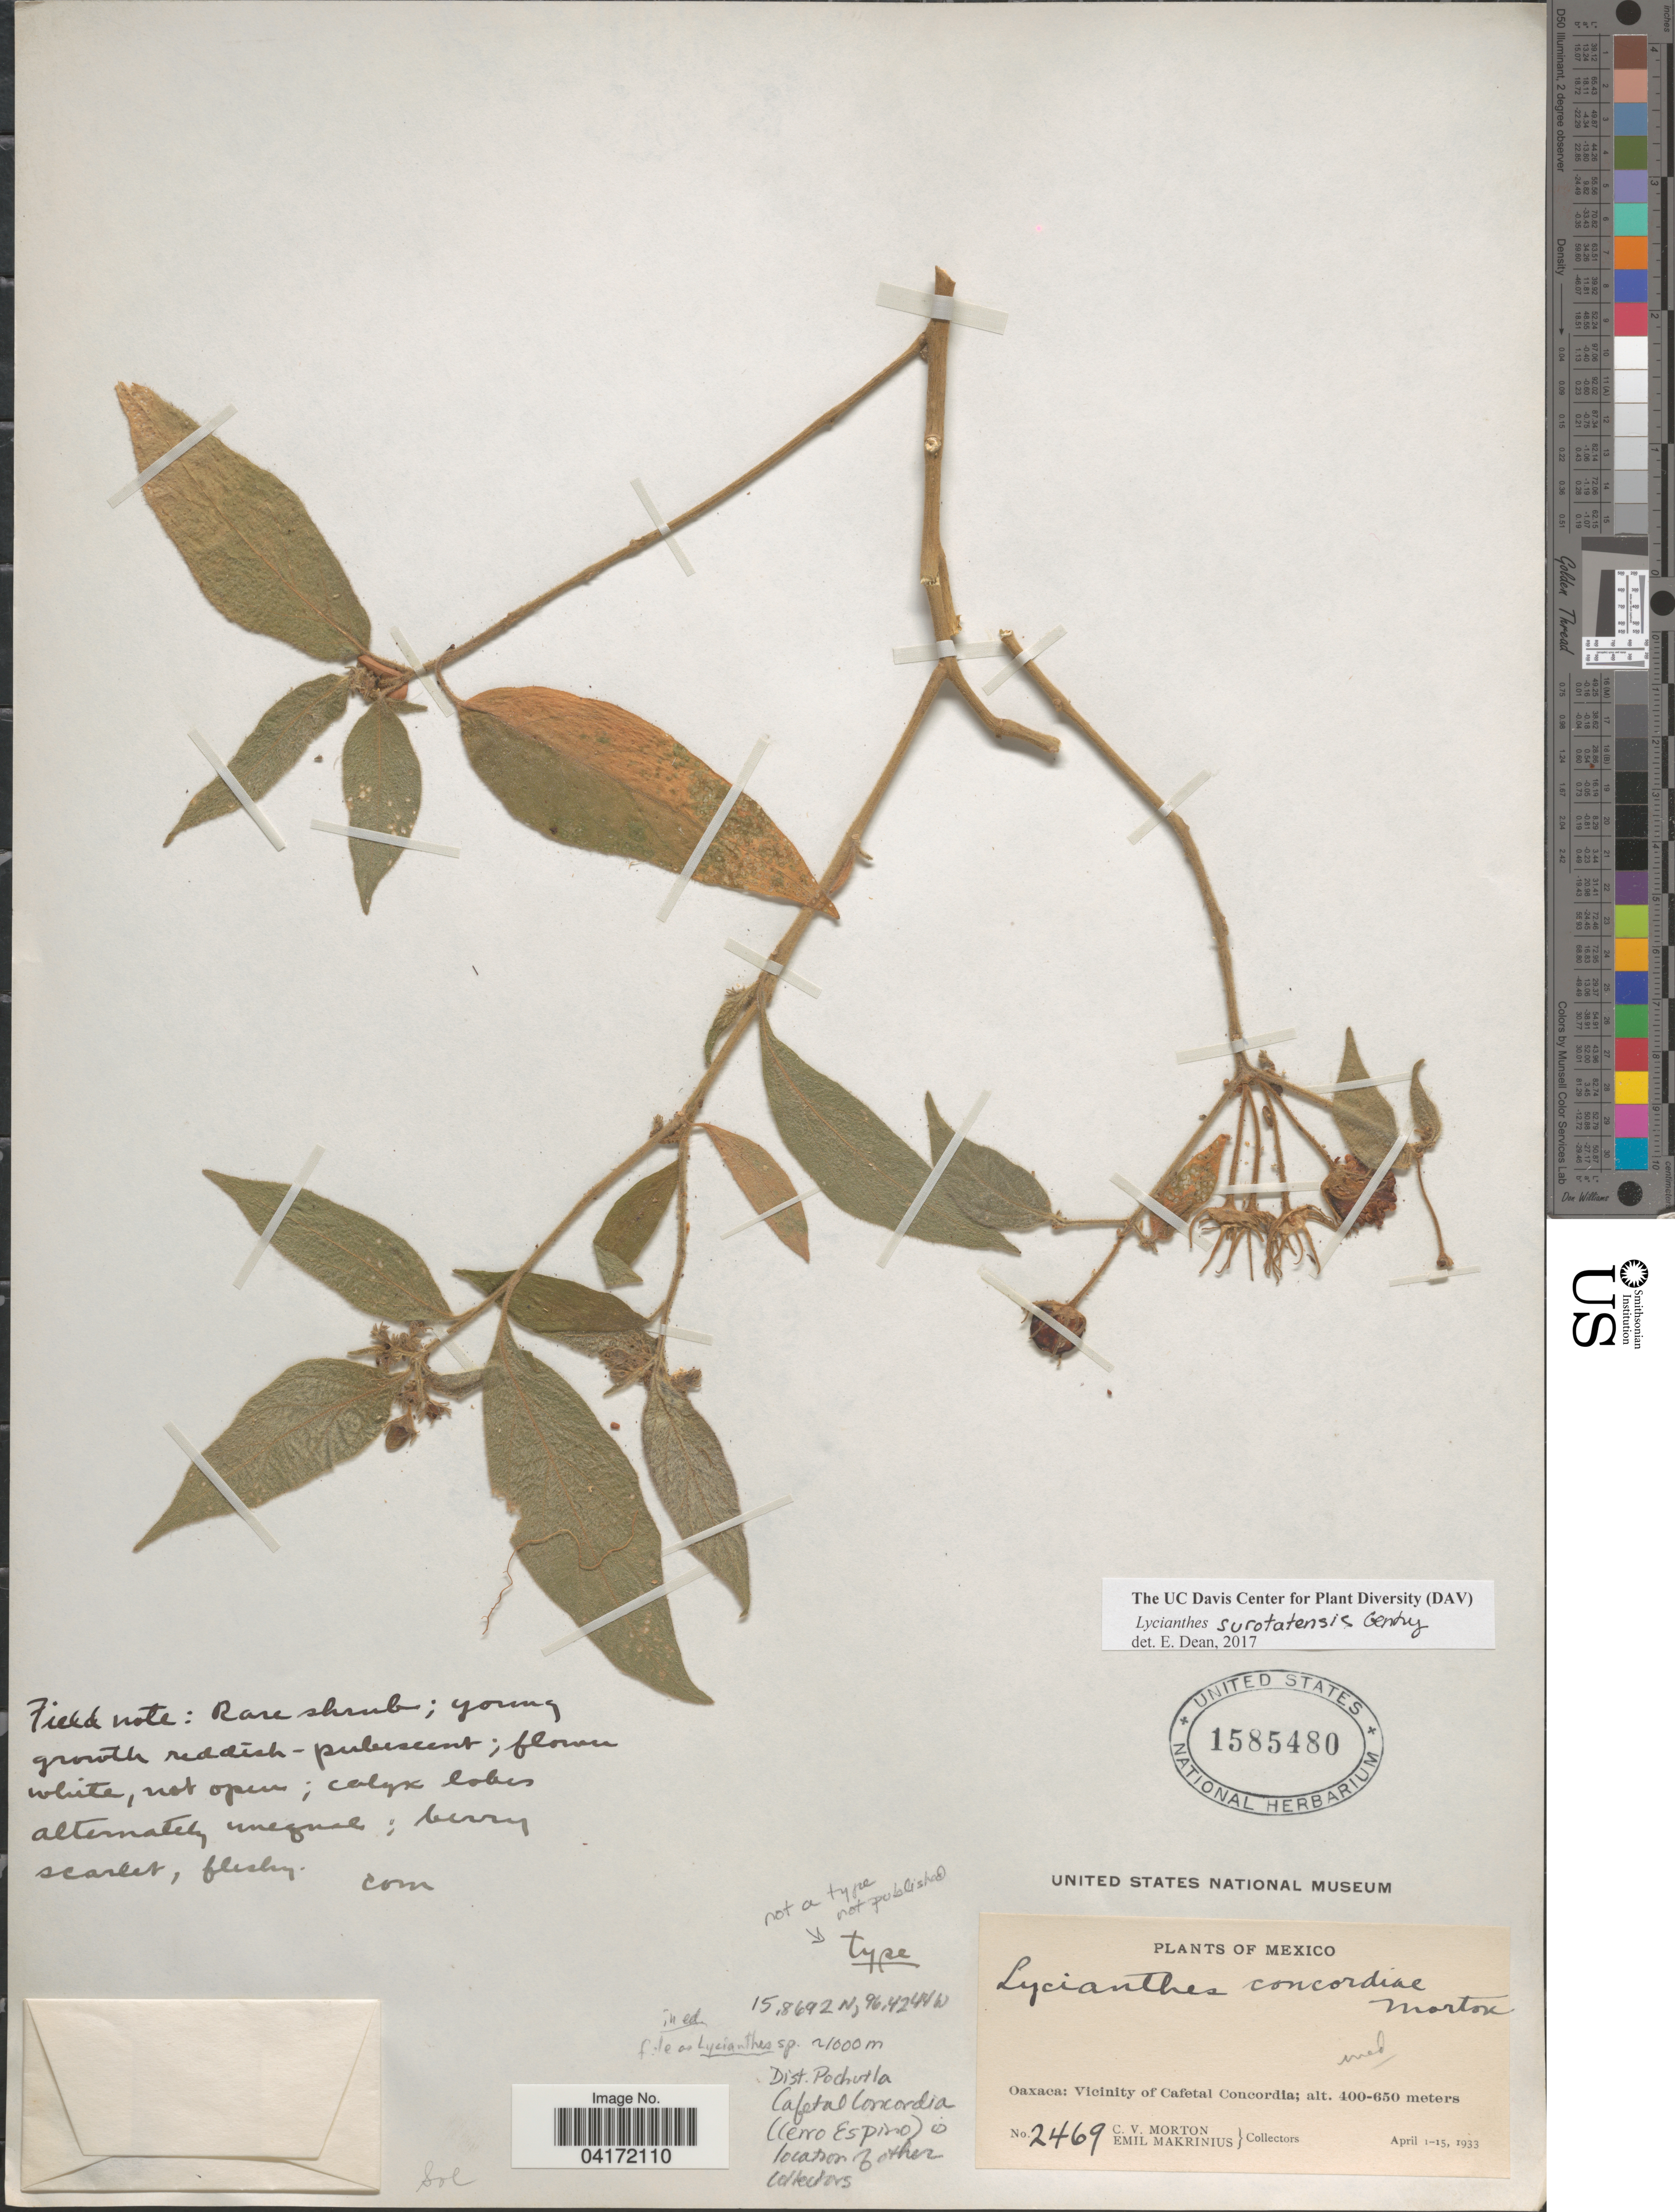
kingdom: Plantae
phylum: Tracheophyta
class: Magnoliopsida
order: Solanales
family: Solanaceae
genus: Lycianthes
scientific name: Lycianthes surotatensis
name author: Gentry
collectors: C. V. Morton & E. Makrinius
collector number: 2469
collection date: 1933-04-01/1933-04-15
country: Mexico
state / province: Oaxaca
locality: Vicinity of Cafetal Concordia.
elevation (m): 400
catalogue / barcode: US 1585480